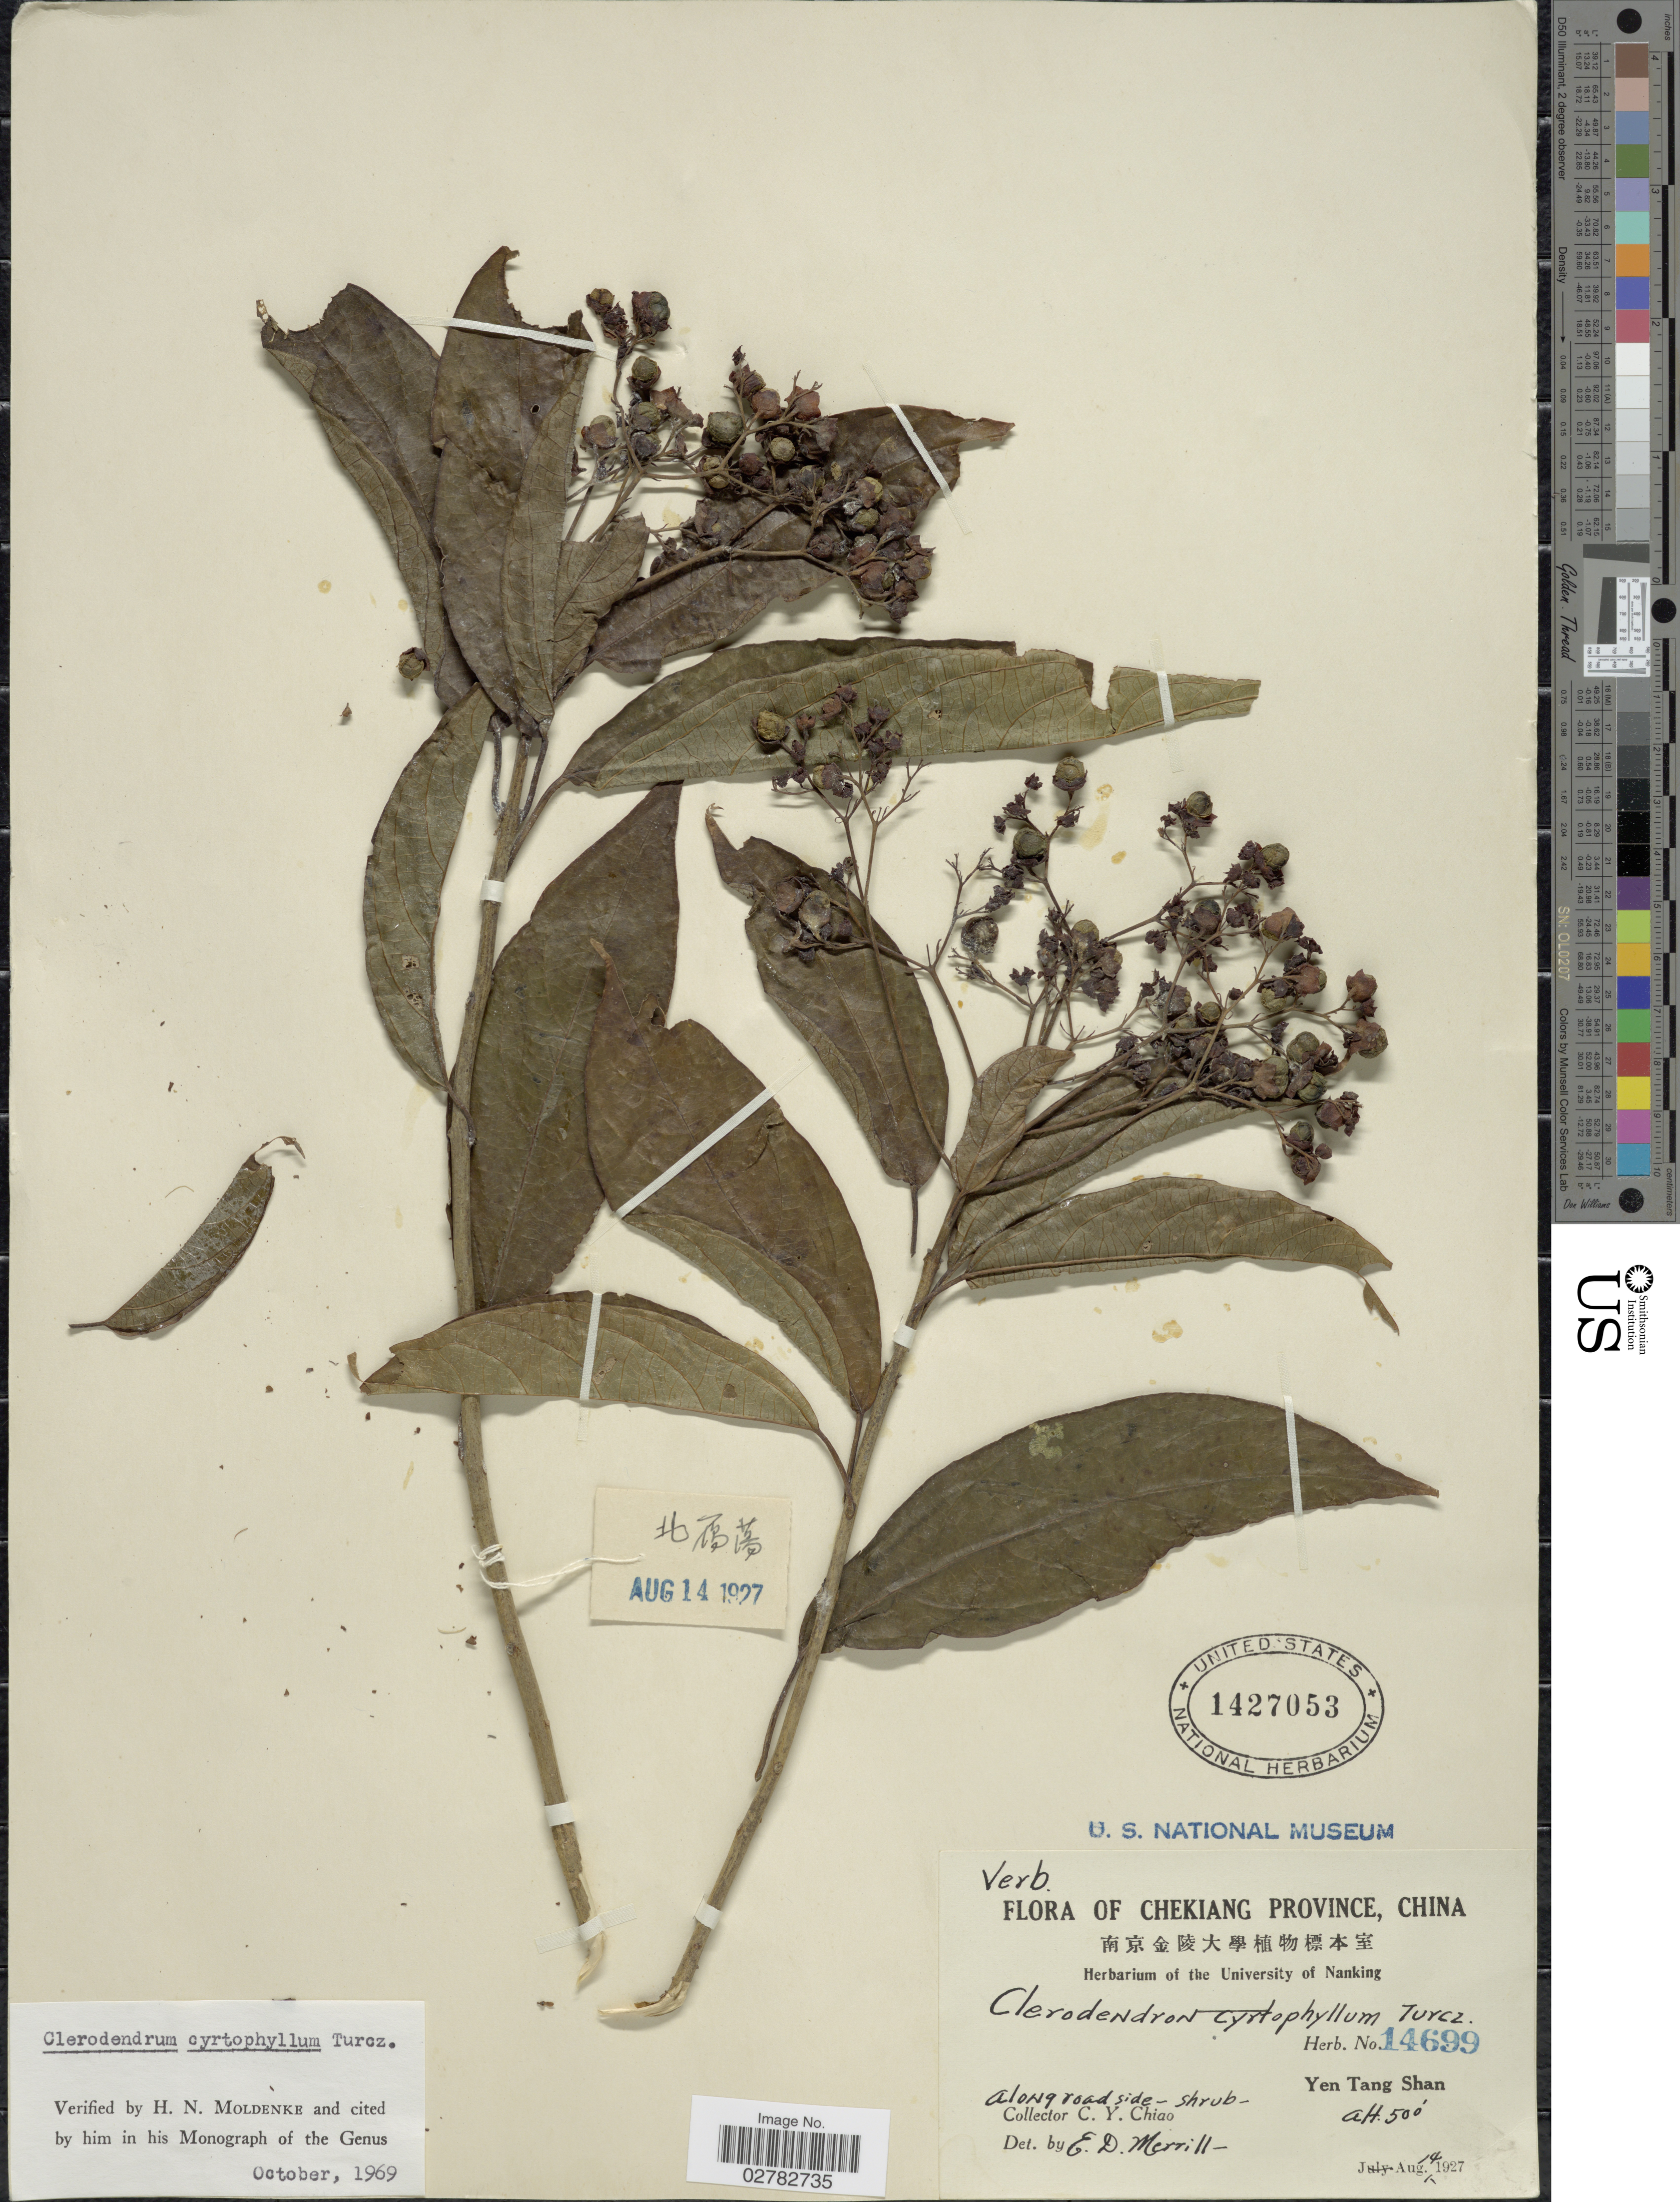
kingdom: Plantae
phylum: Tracheophyta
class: Magnoliopsida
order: Lamiales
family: Lamiaceae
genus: Clerodendrum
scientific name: Clerodendrum cyrtophyllum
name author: Turcz.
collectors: C. Y. Chiao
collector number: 14699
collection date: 1927-08-14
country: China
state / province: Zhejiang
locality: Chekiang Province. Yen Tang Shan.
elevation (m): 152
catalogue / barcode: US 1427053